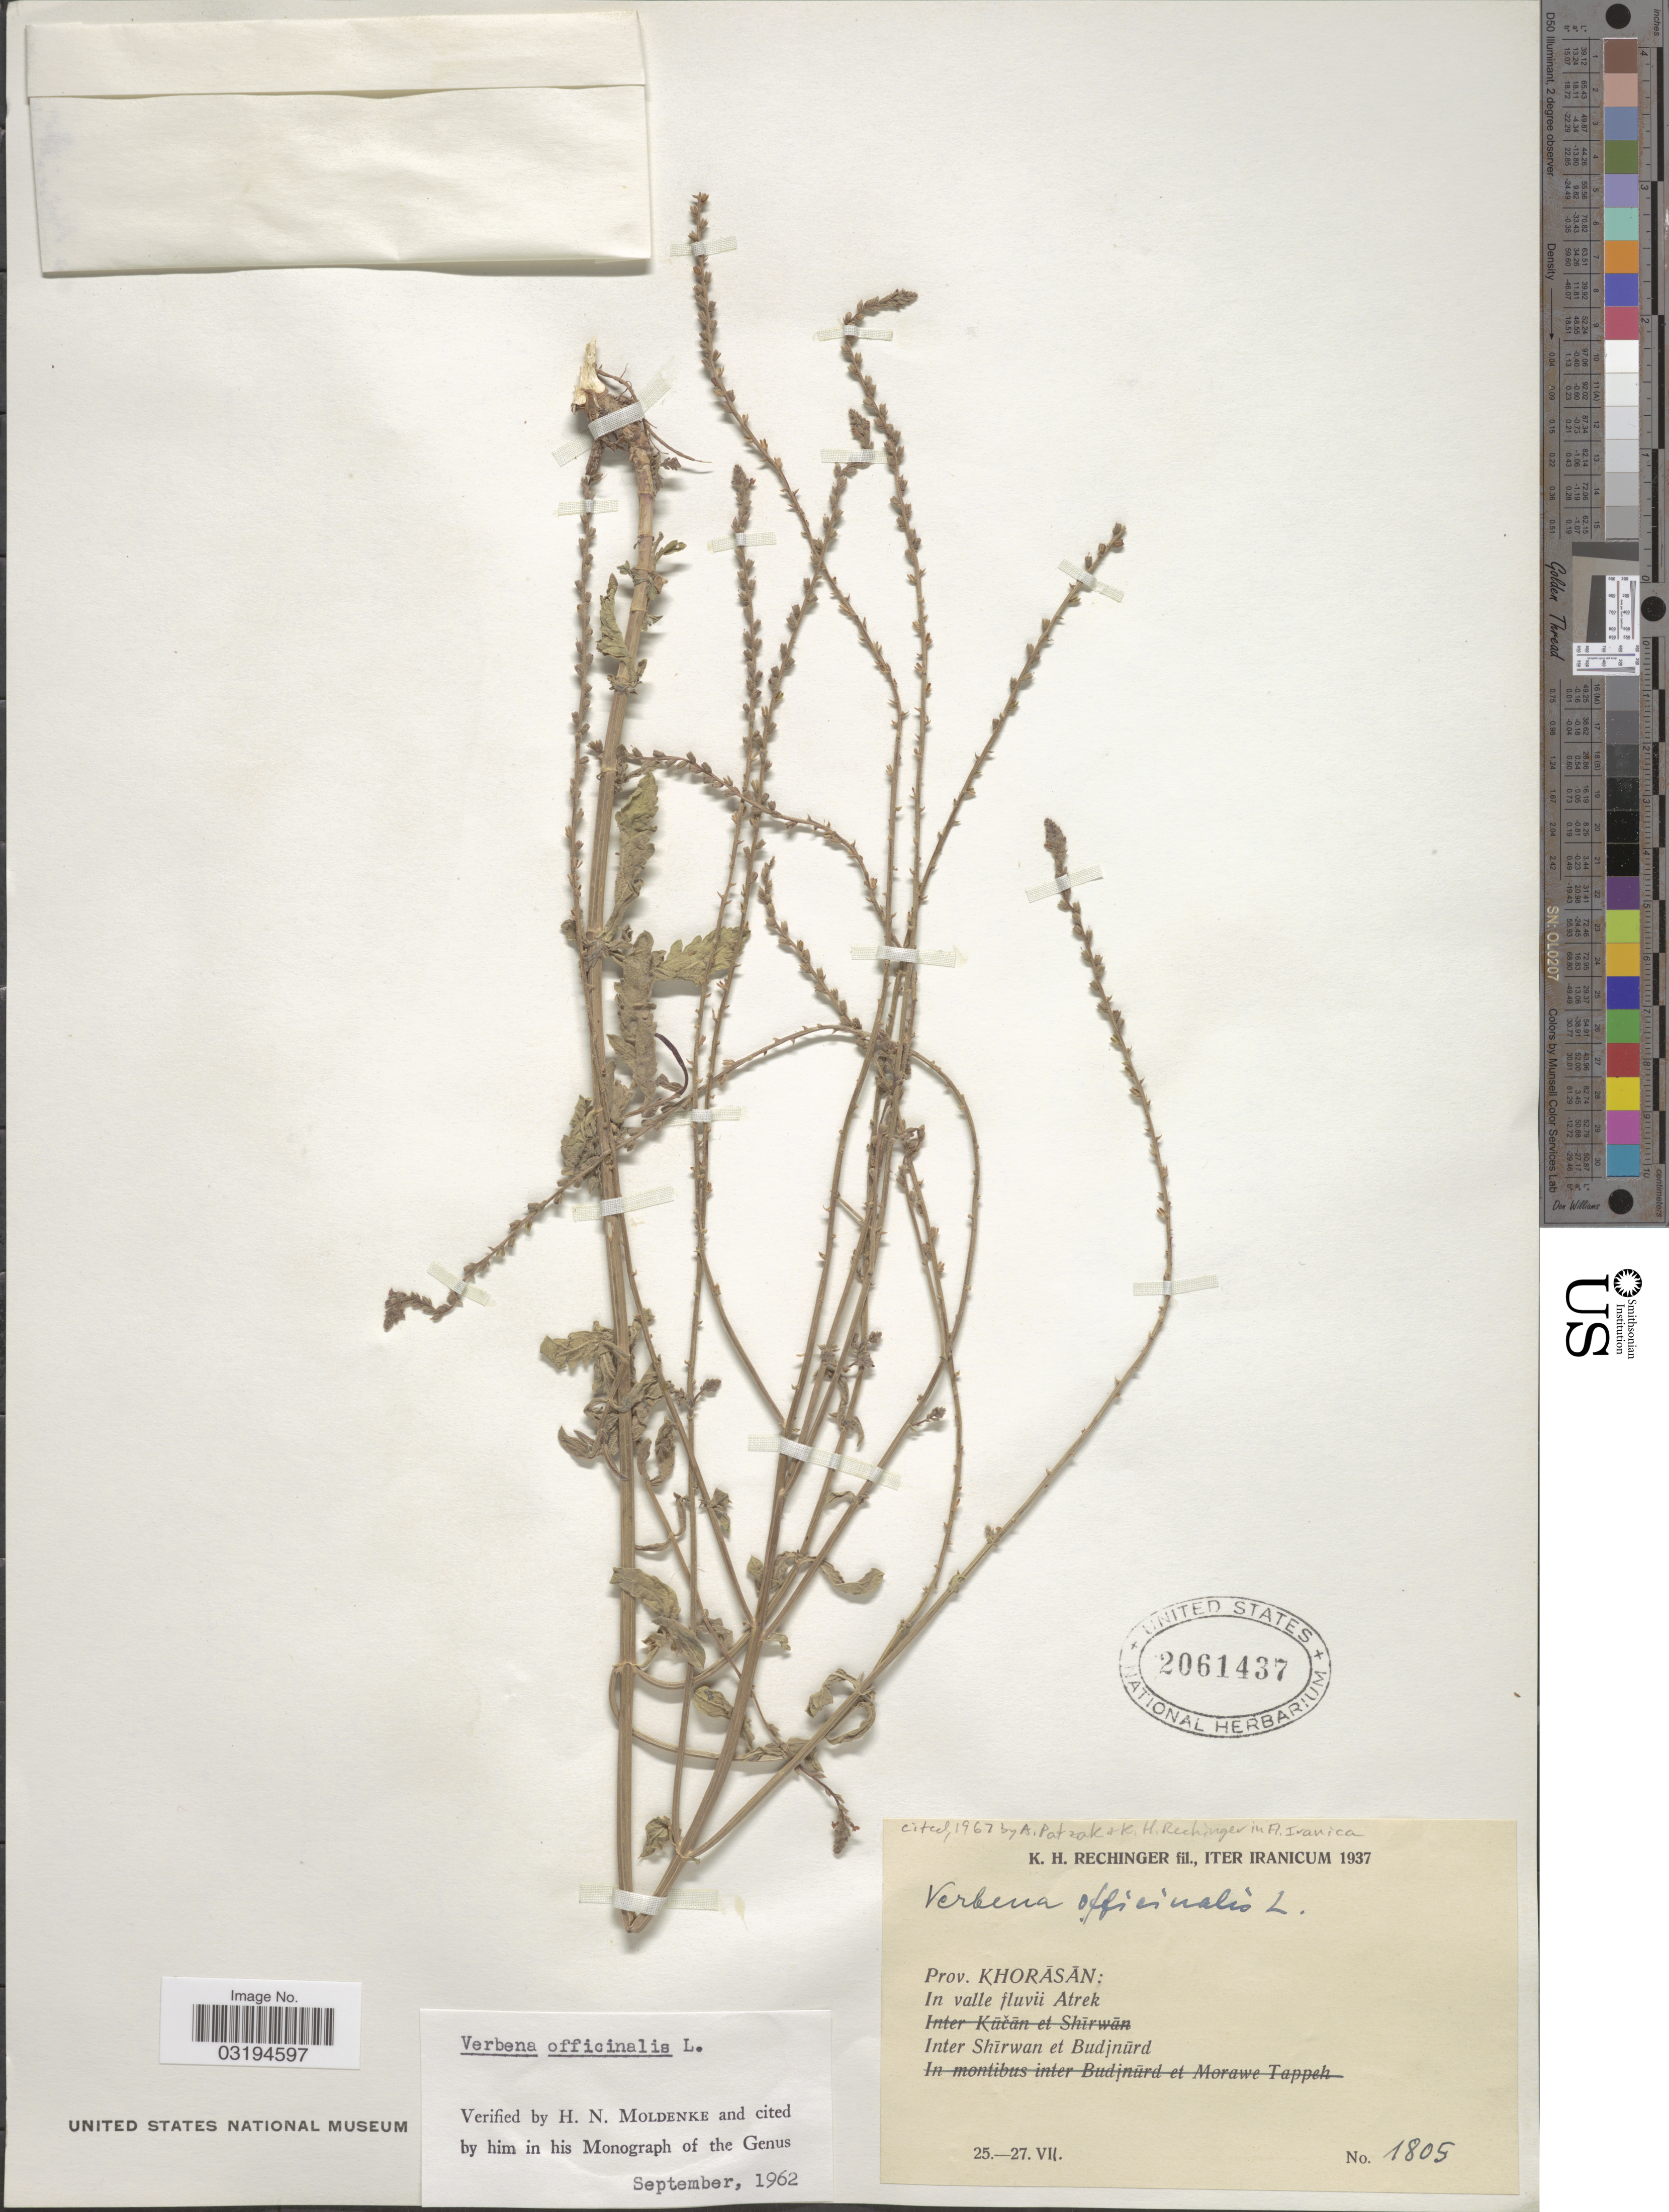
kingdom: Plantae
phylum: Tracheophyta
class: Magnoliopsida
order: Lamiales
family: Verbenaceae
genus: Verbena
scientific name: Verbena officinalis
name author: L.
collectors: K. H. Rechinger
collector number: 1805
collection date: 1937-07-25/1937-07-27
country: Iran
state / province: Khorasan [obsolete]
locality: Prov. KHORÃSÃN: In Valle fluvii Atrek. Inter Shïrwan et Budjnürd.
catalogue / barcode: US 2061437